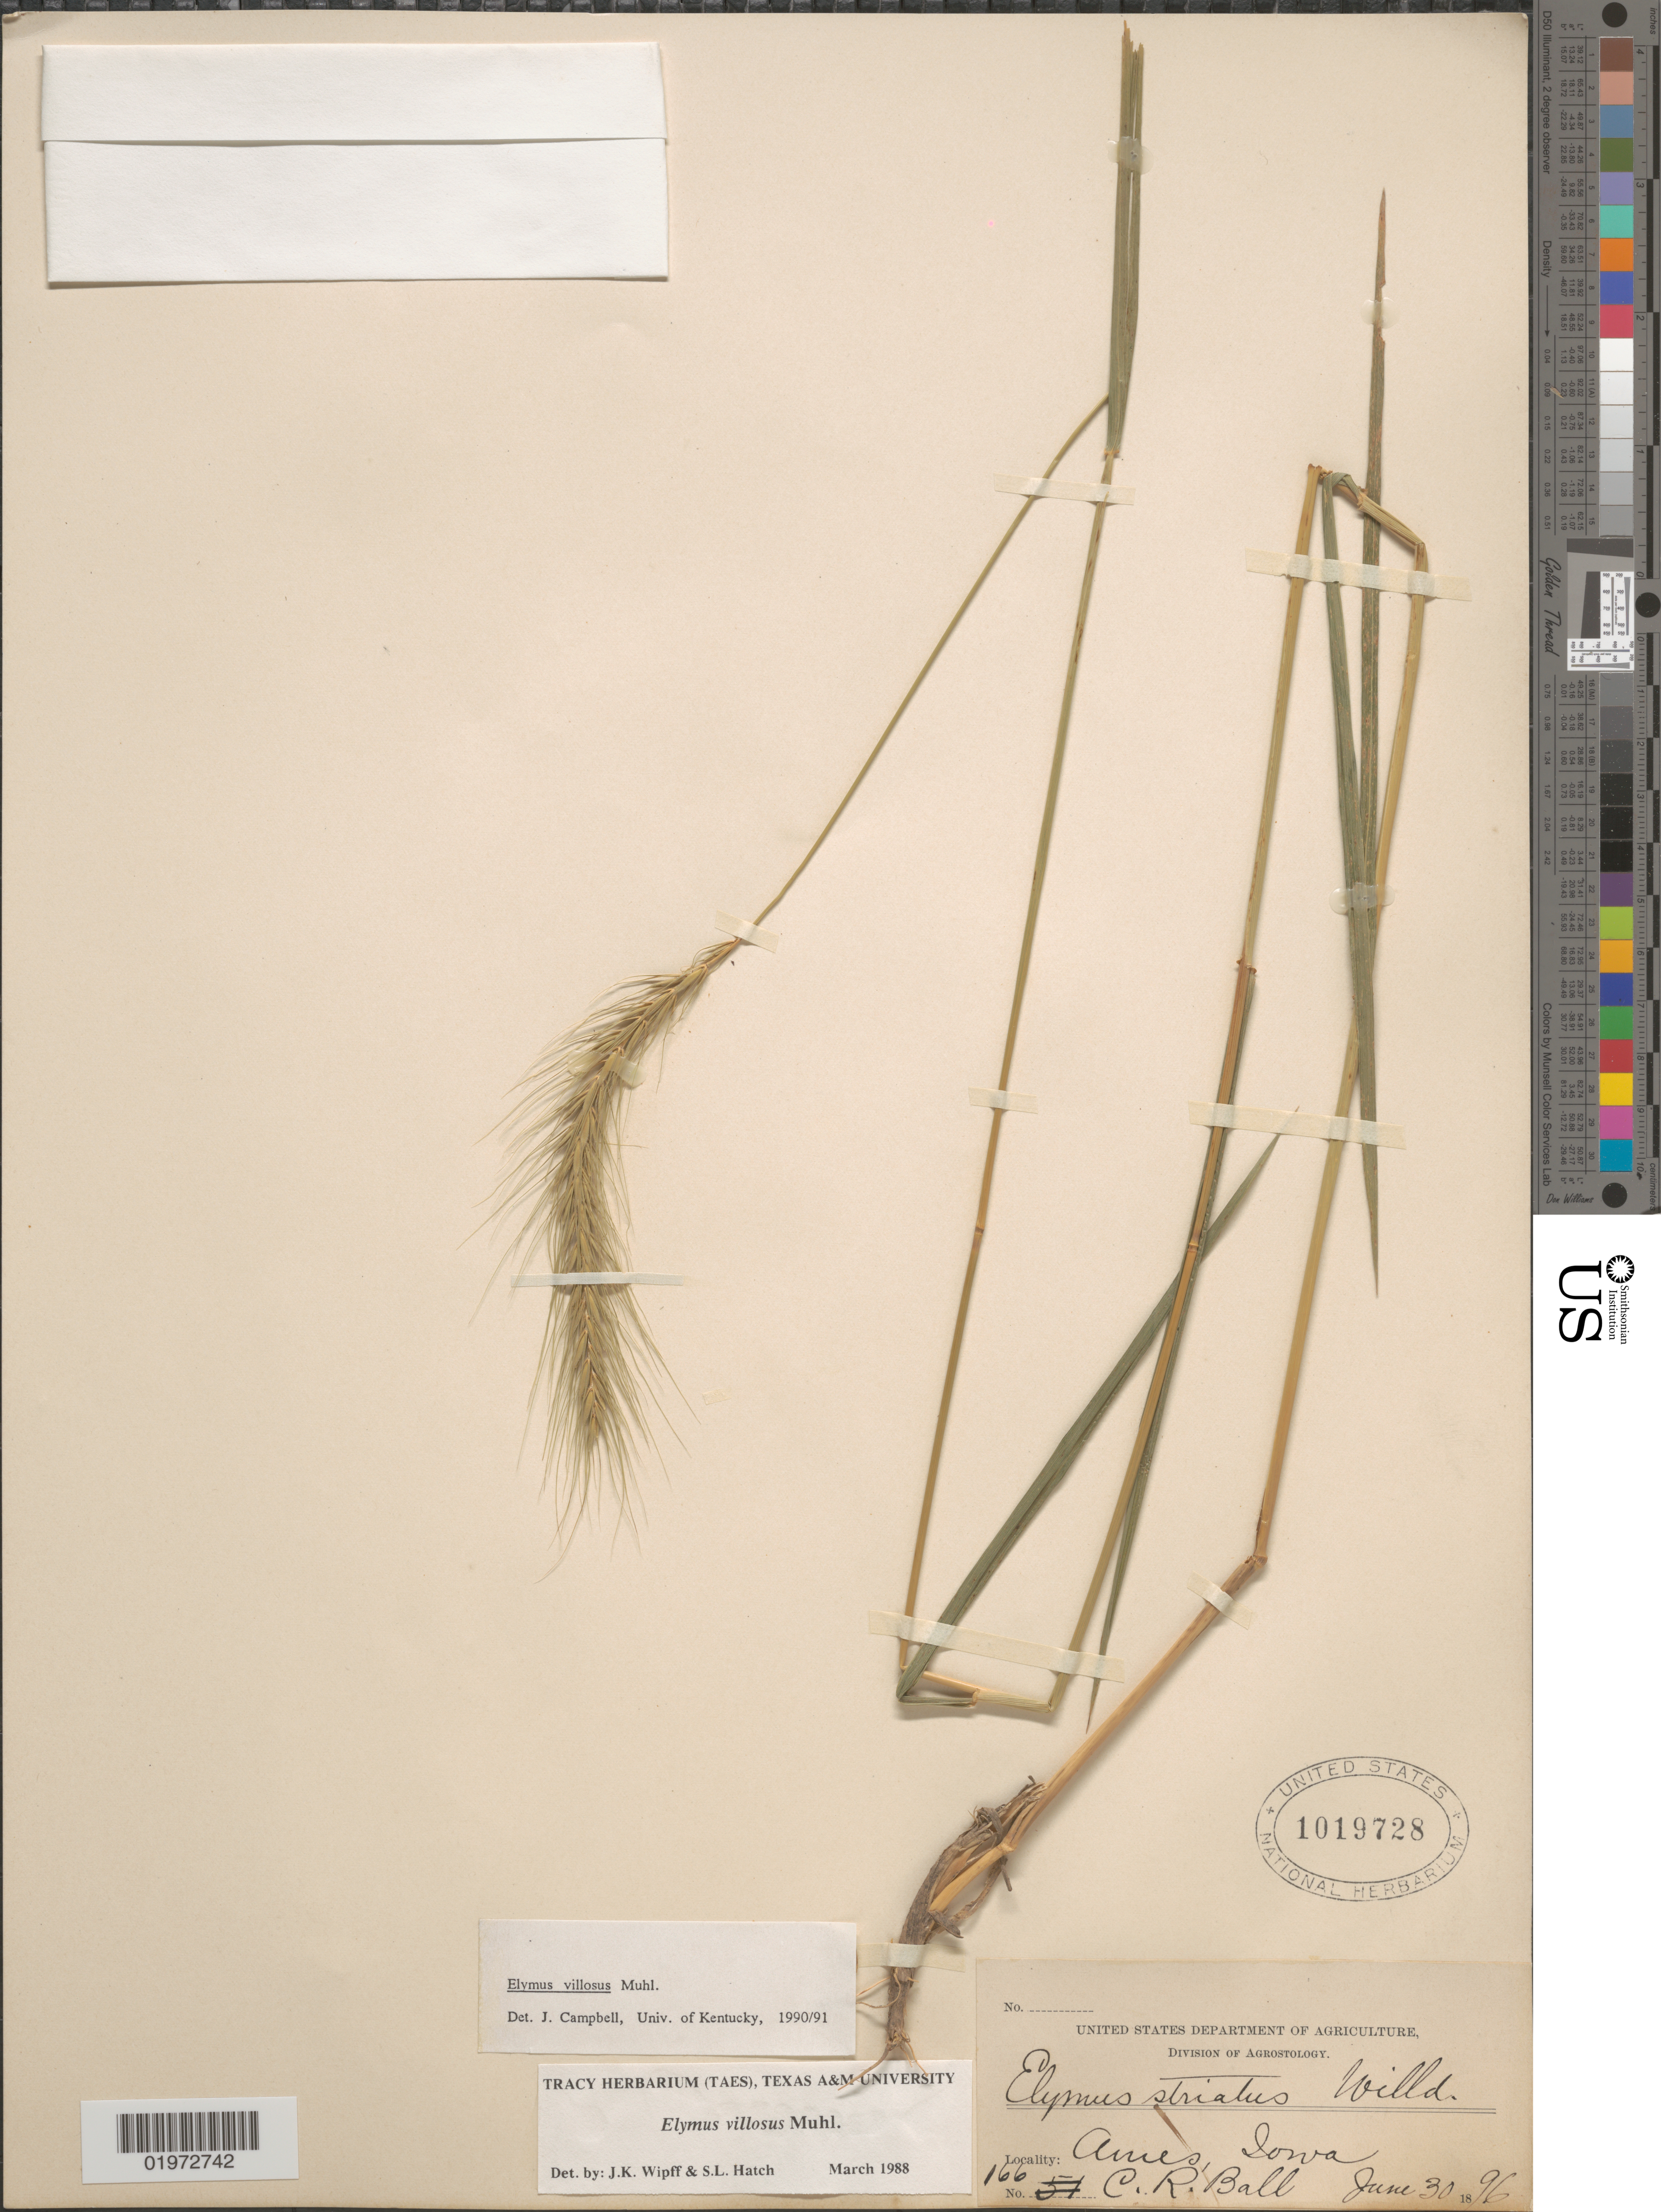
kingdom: Plantae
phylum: Tracheophyta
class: Liliopsida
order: Poales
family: Poaceae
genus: Elymus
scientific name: Elymus villosus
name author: Muhl. ex Willd.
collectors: C. R. Ball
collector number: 166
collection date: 1896-06-30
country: United States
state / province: Iowa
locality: Ames.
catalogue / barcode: US 1019728